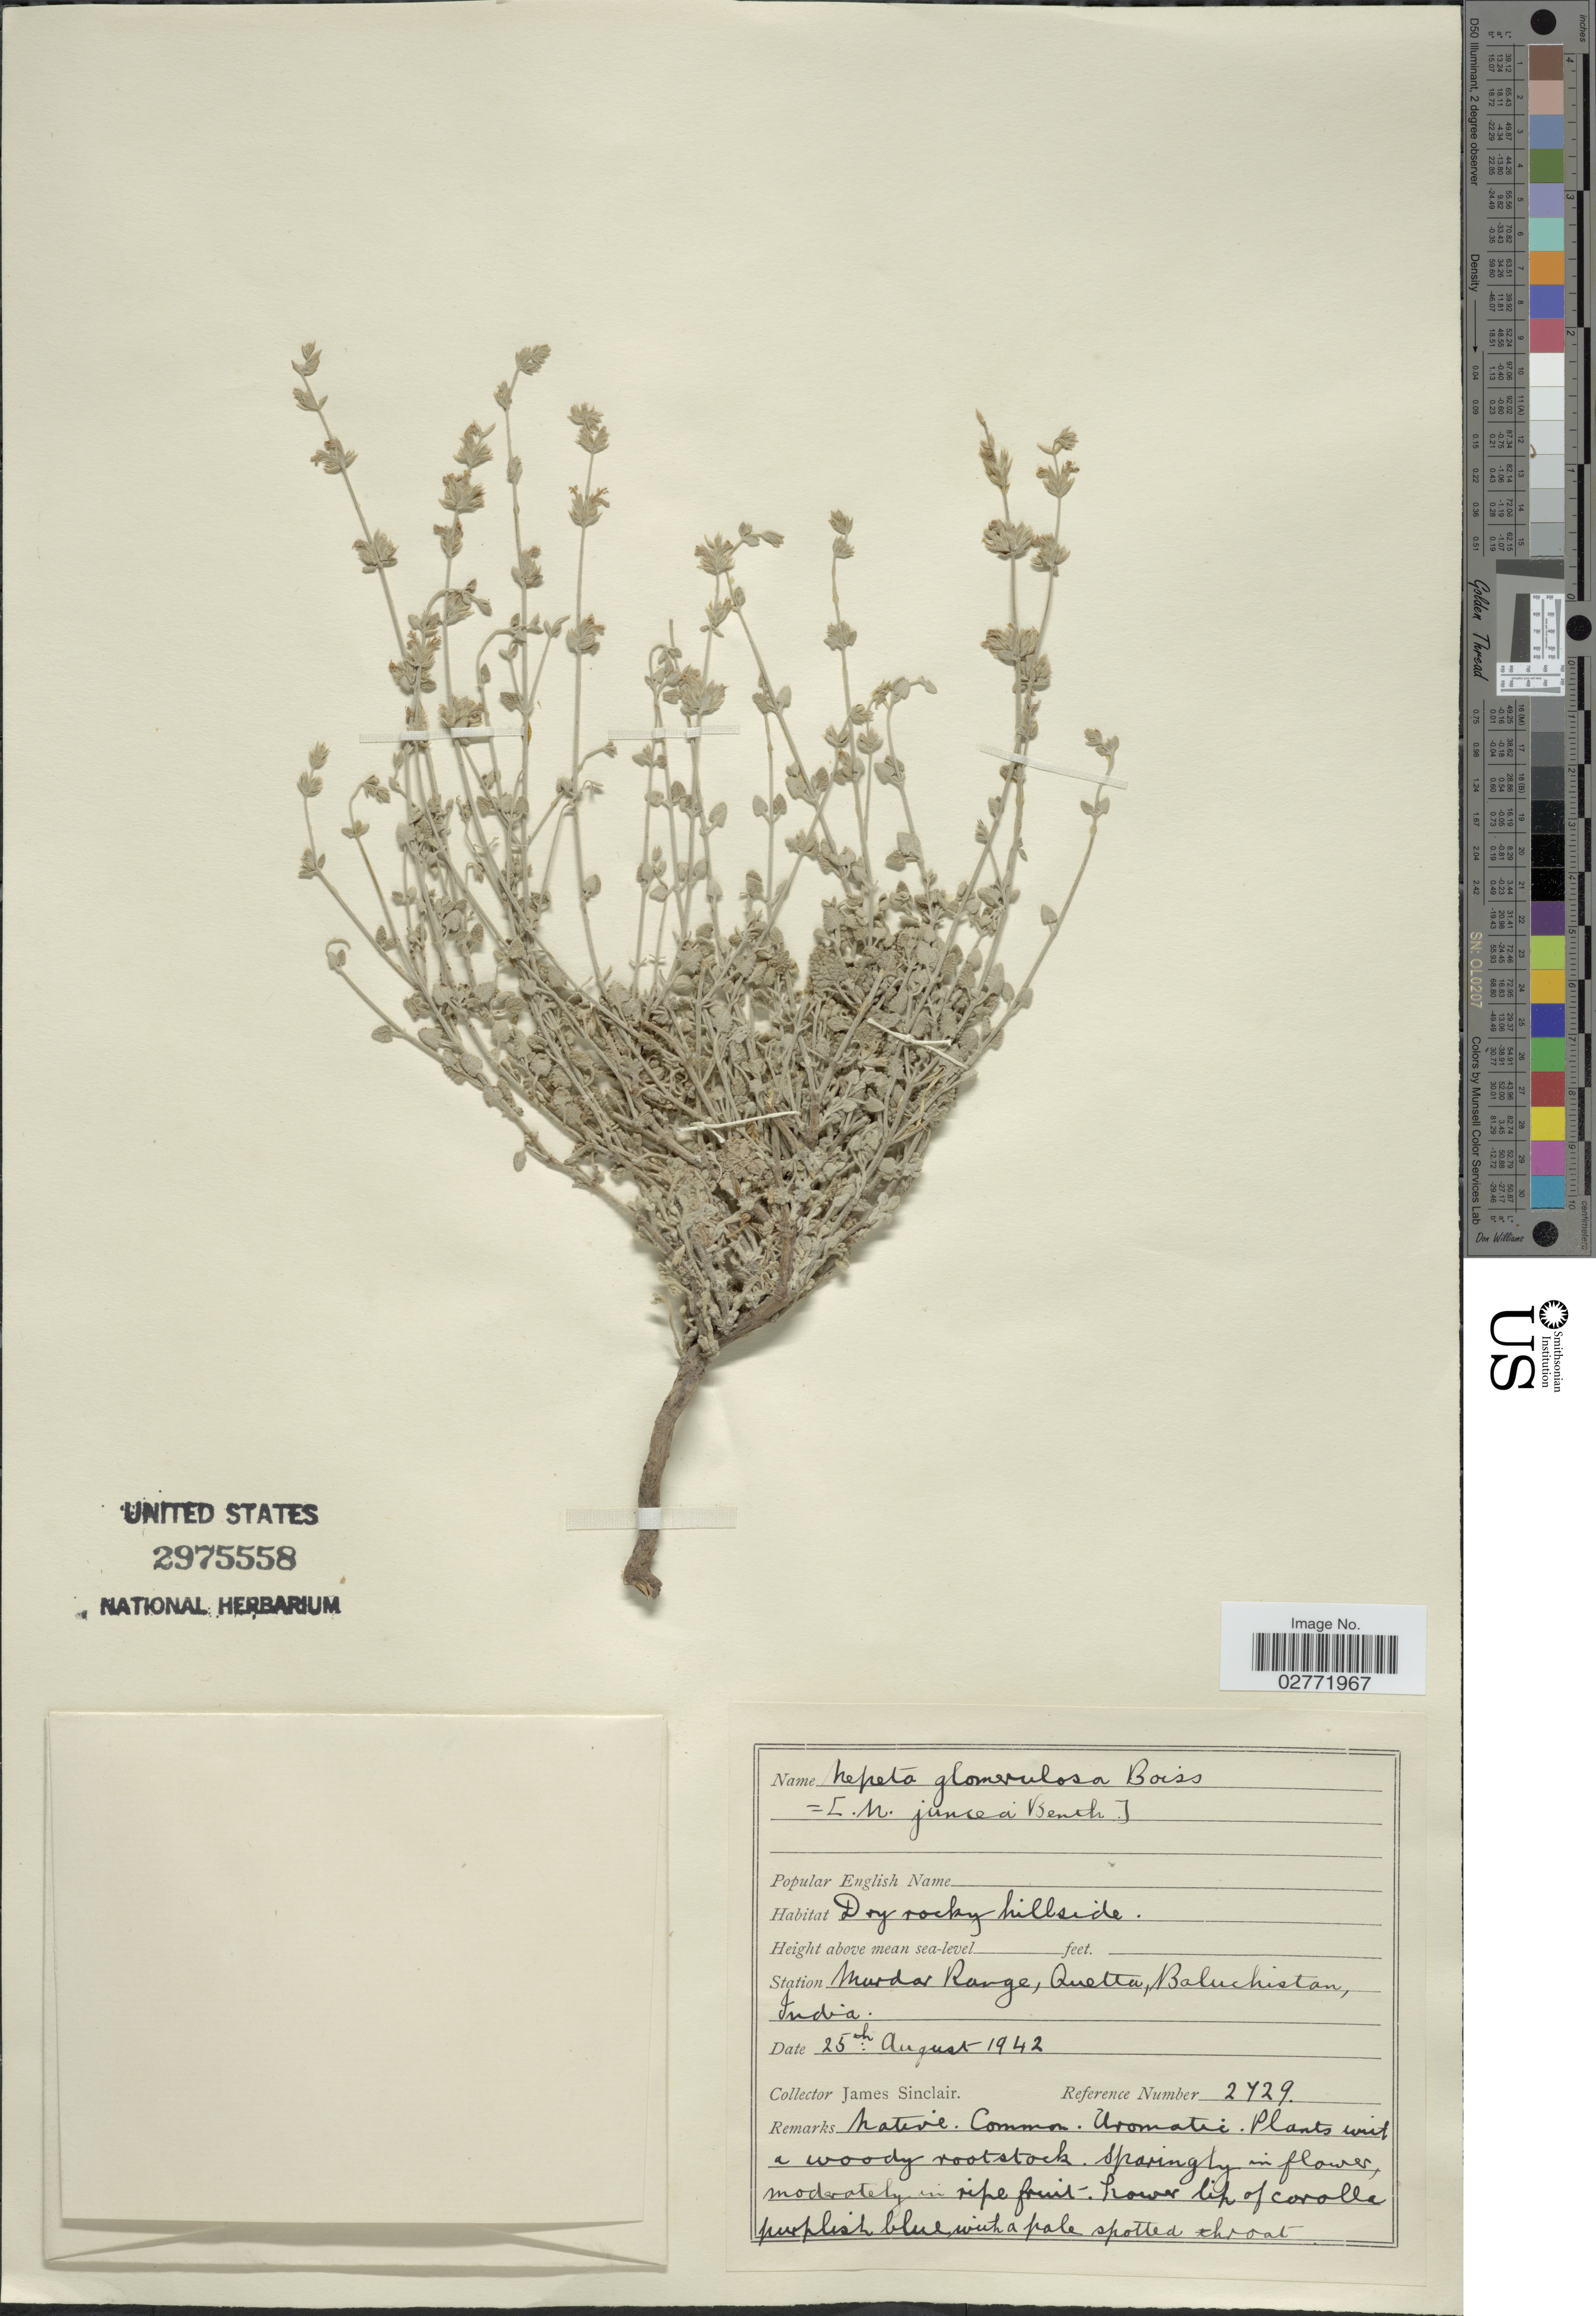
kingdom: Plantae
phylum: Tracheophyta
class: Magnoliopsida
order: Lamiales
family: Lamiaceae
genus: Nepeta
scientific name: Nepeta glomerulosa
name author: Boiss.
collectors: J. Sinclair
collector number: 2729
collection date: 1942-08-25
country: India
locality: Station Murdar Range, Quetta, Baluchistan.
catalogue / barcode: US 2975558